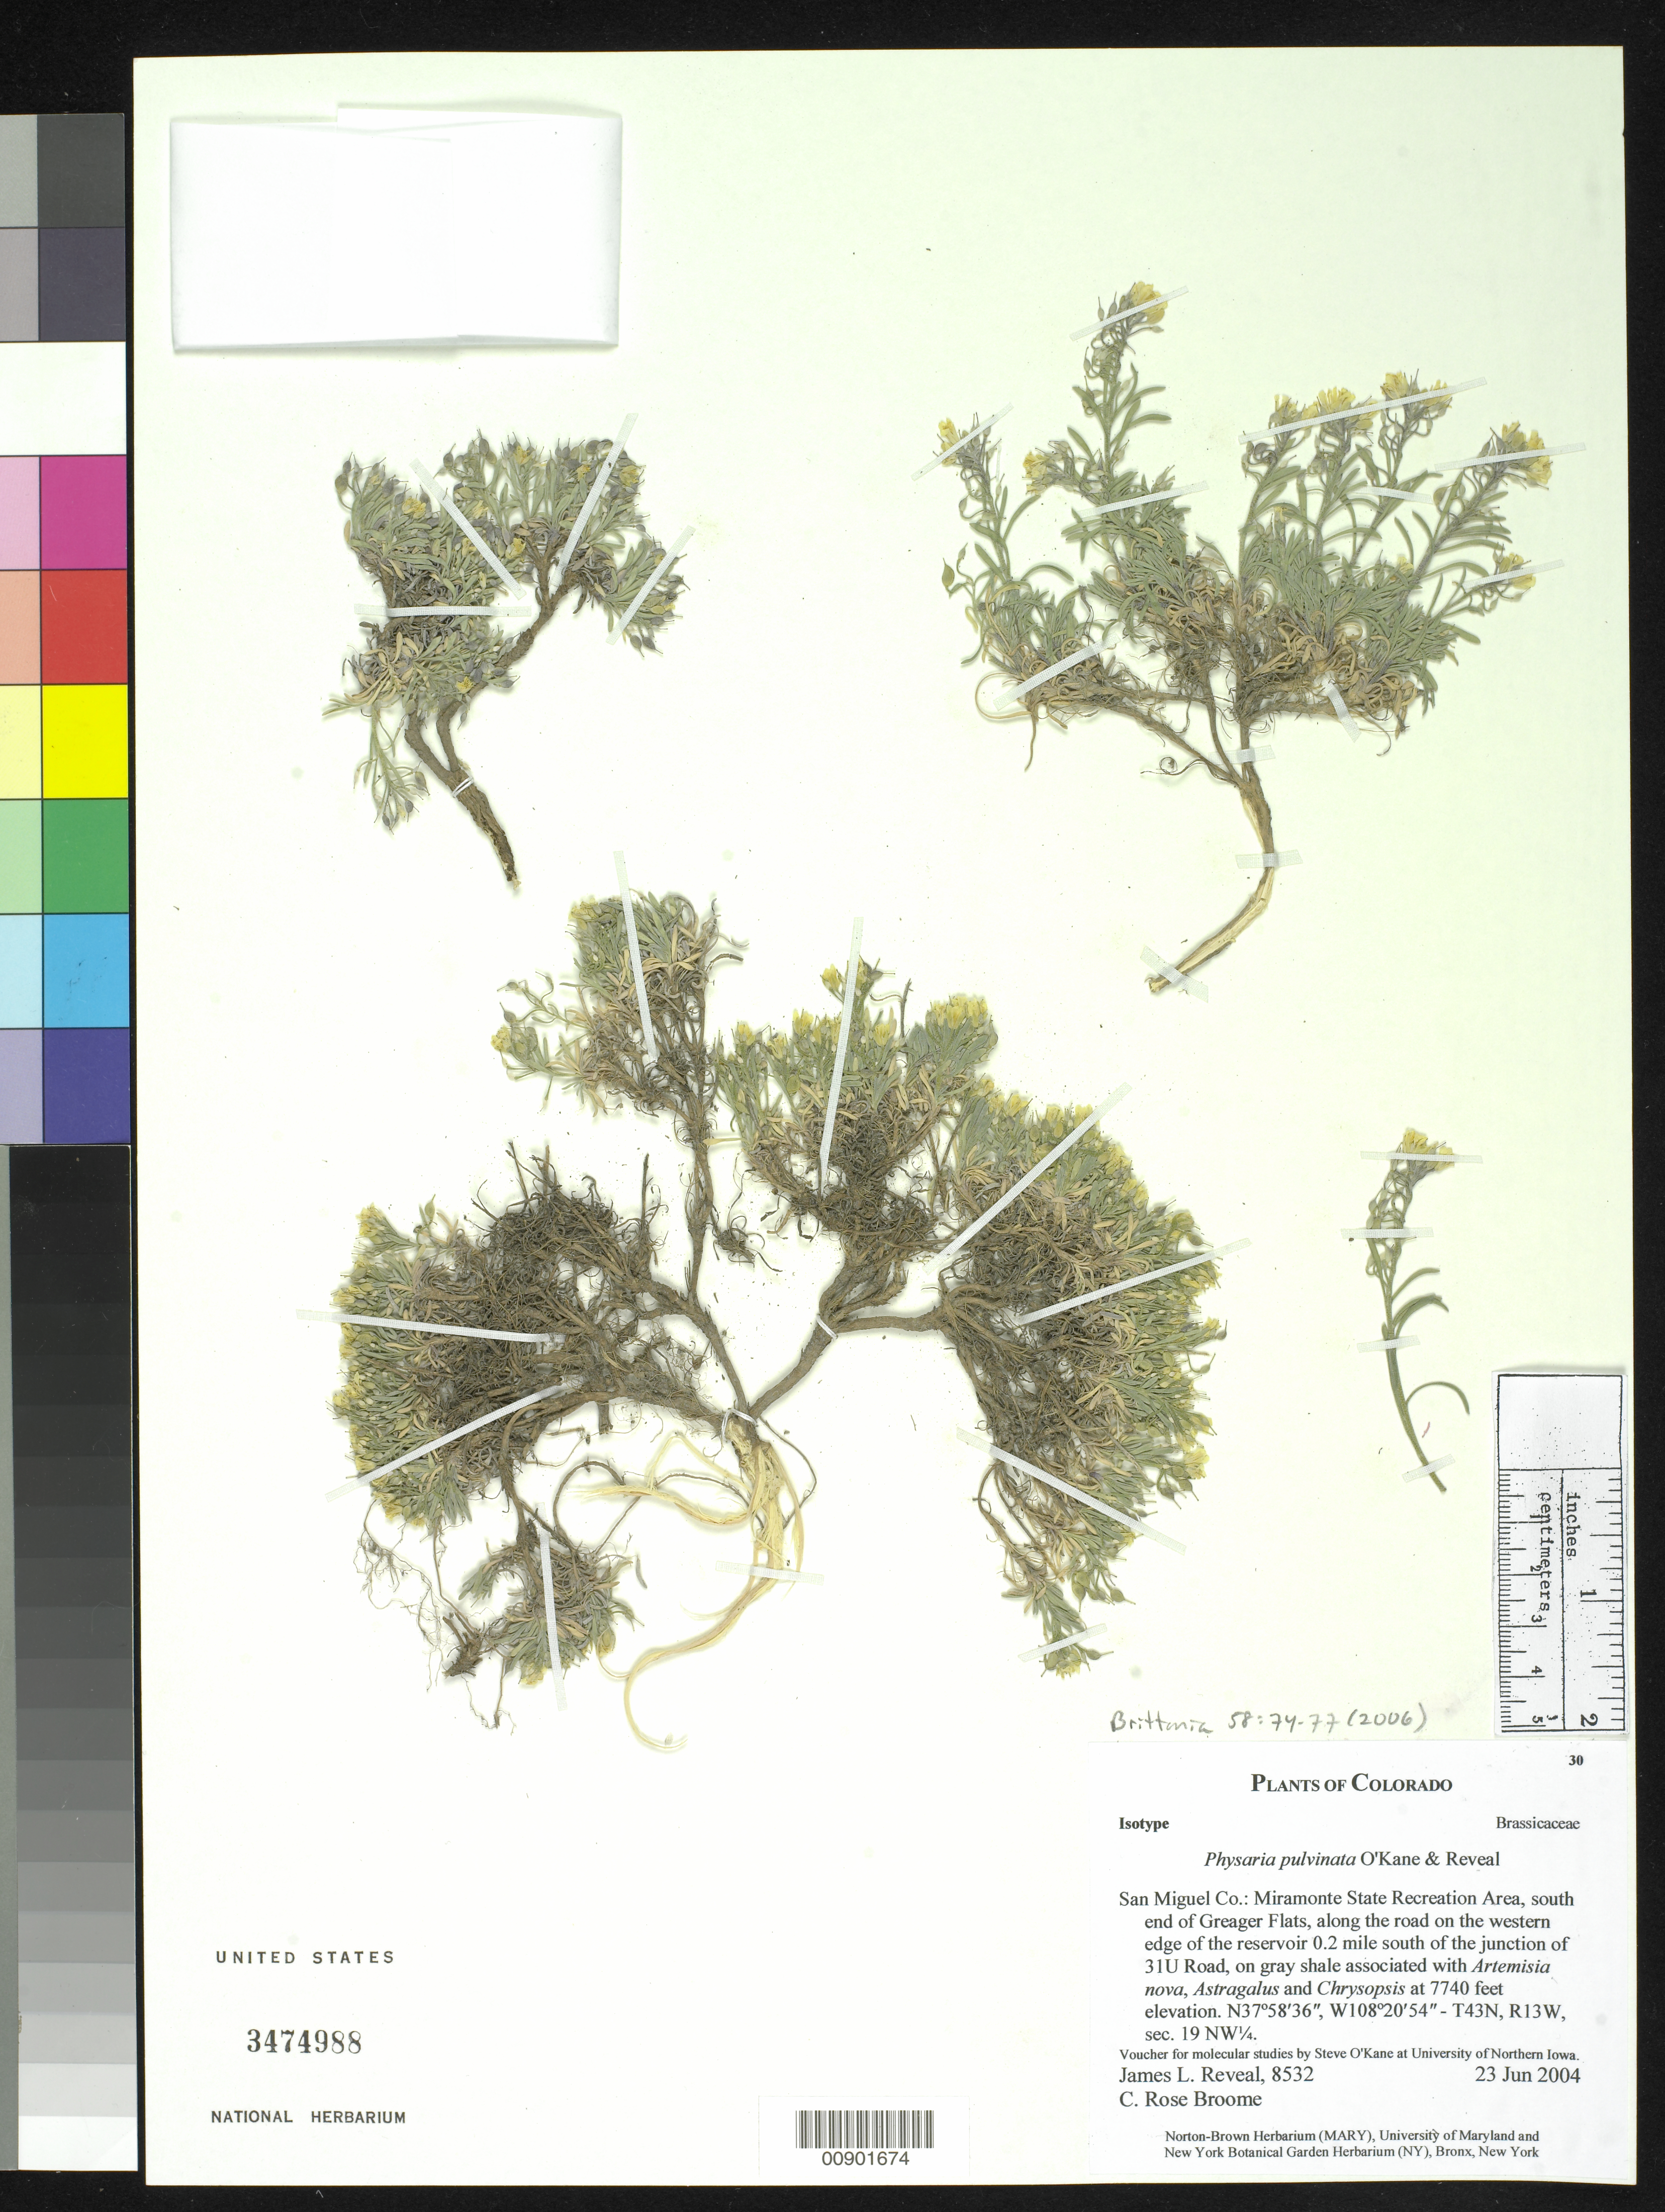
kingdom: Plantae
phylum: Tracheophyta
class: Magnoliopsida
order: Brassicales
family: Brassicaceae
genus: Physaria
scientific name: Physaria pulvinata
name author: O'Kane & Reveal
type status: Isotype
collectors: J. L. Reveal & C. R. Broome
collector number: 8532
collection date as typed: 23 Jun 2004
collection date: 2004-06-23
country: United States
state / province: Colorado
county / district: San Miguel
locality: San Miguel Co.: Miramonte State Recreation Area, south end of Greager Flats, along the road on the western edge of the reservoir 0.2 mile south of the junction of 31U Road.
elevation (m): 2359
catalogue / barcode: US 3474988